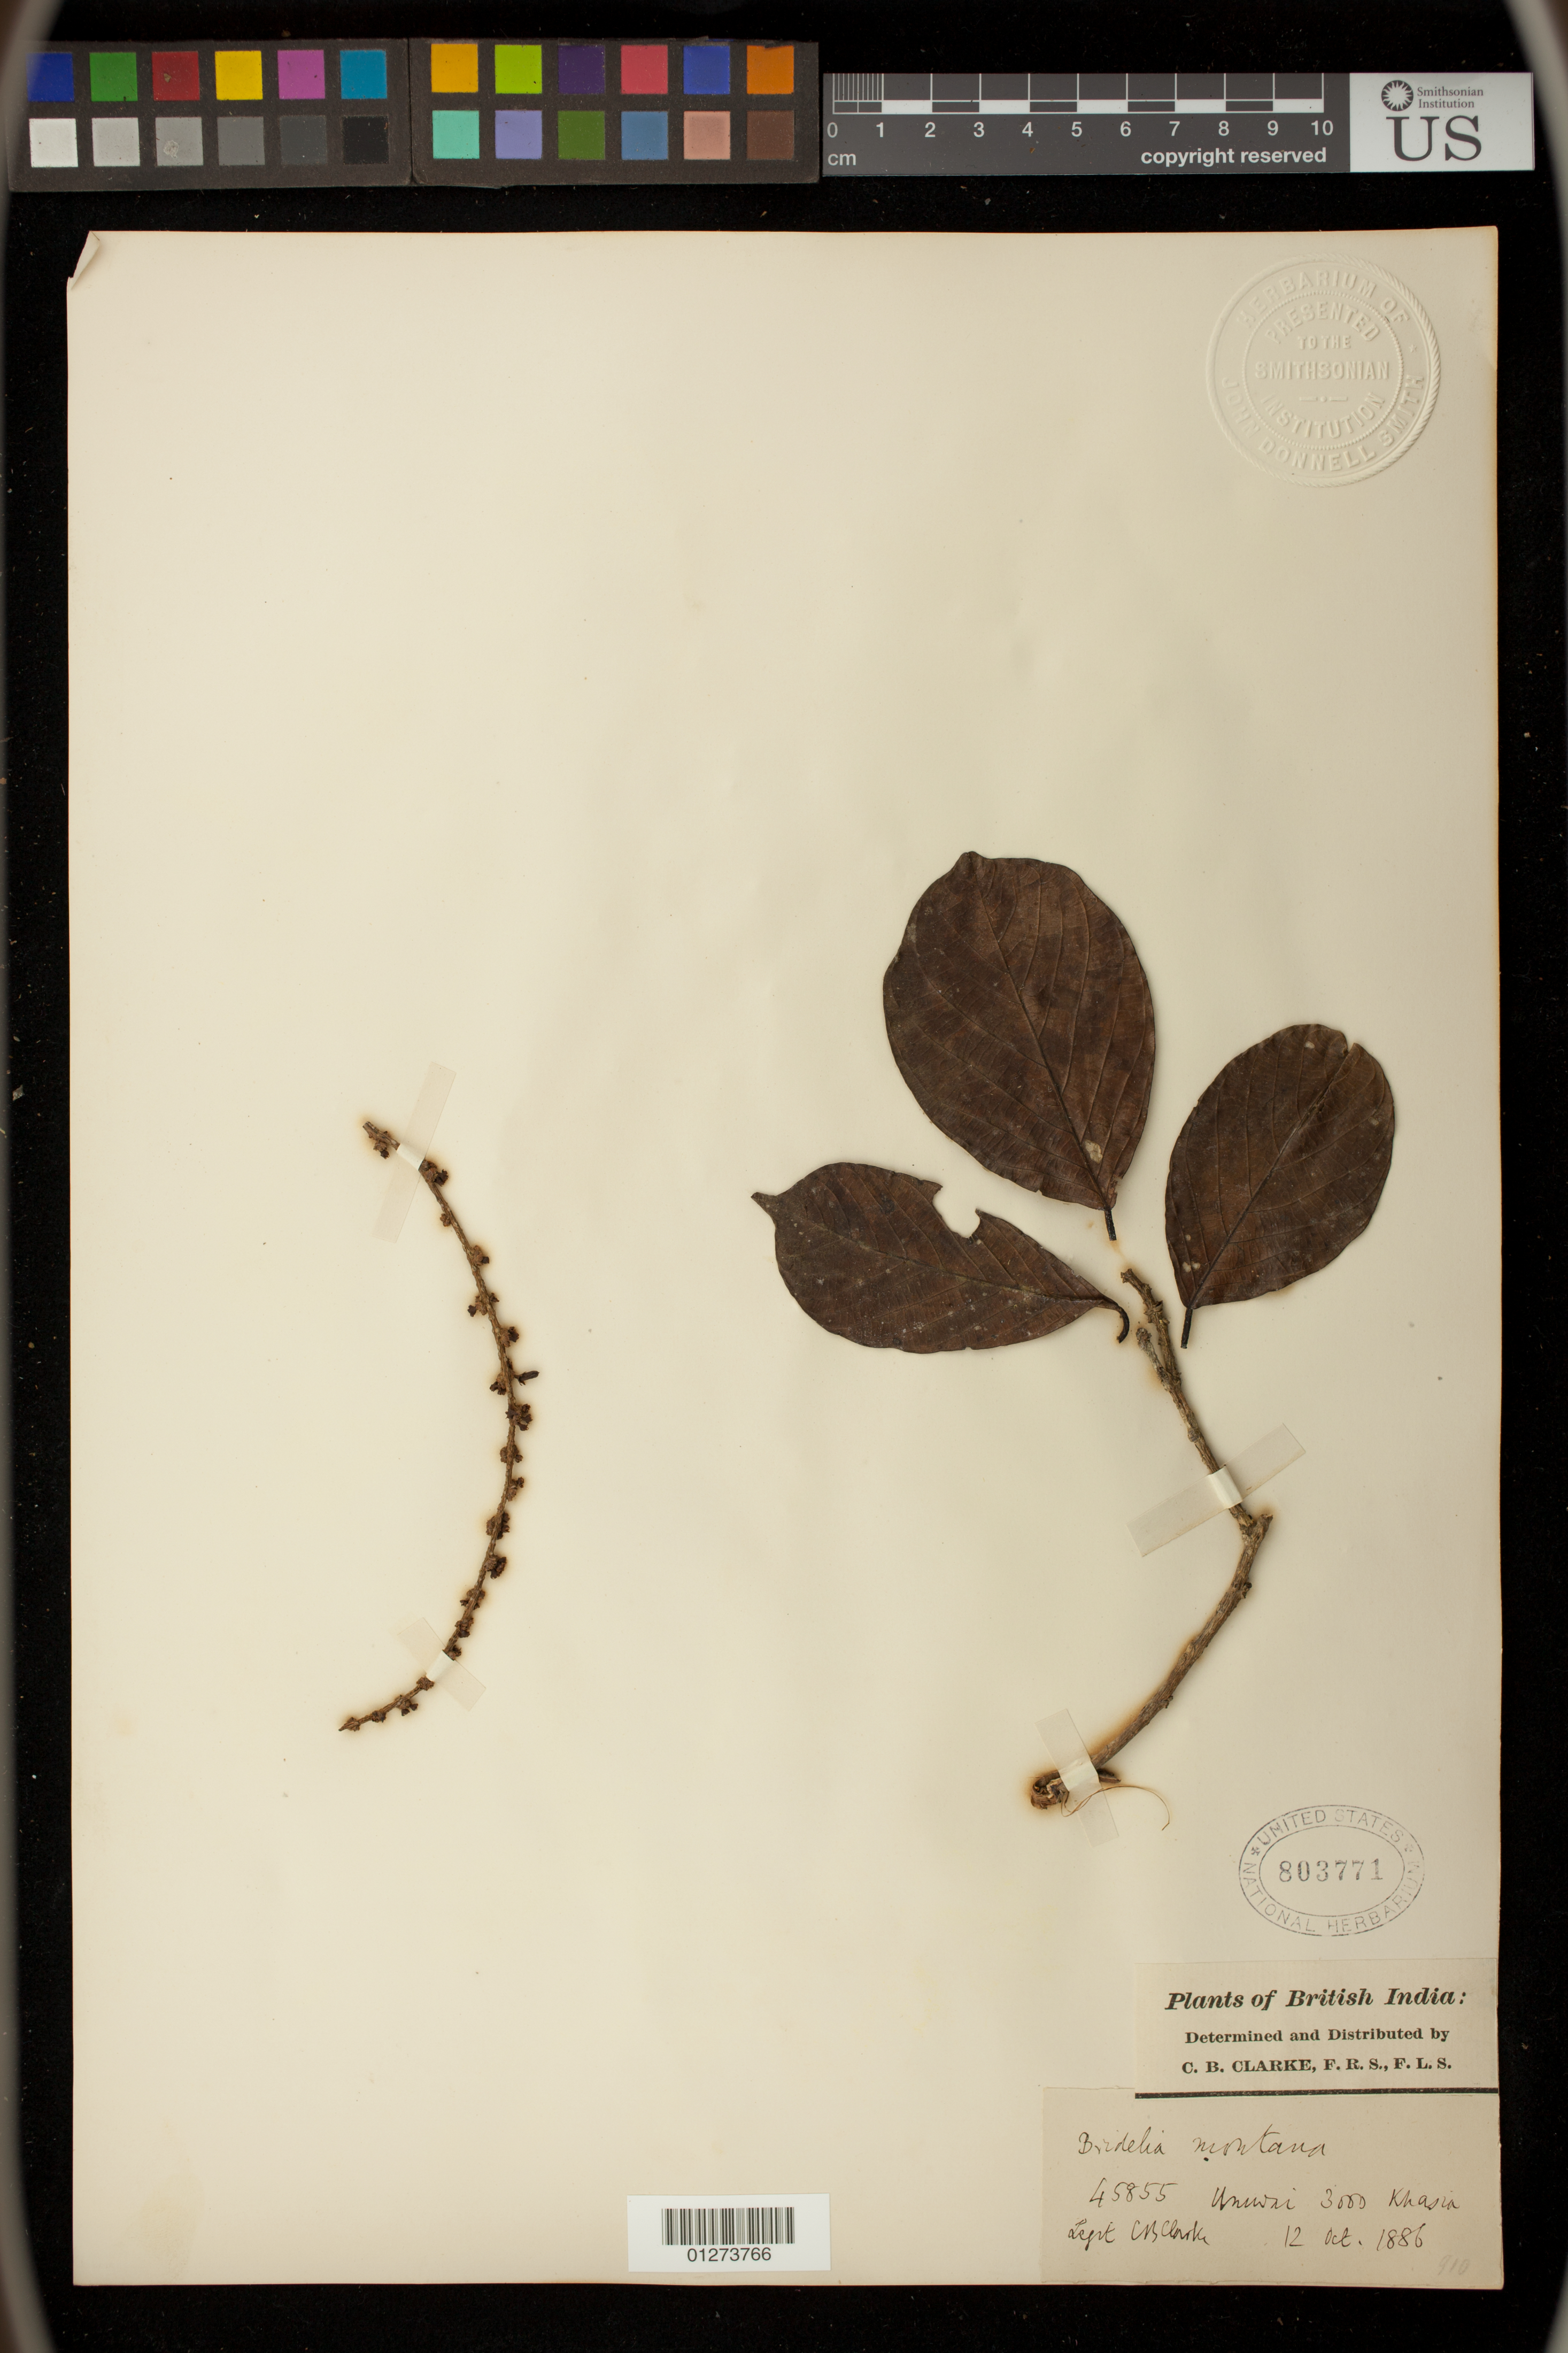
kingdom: Plantae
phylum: Tracheophyta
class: Magnoliopsida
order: Malpighiales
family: Phyllanthaceae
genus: Bridelia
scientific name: Bridelia retusa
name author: (L.) A. Juss.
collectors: C. B. Clarke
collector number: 45855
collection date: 1886-10-12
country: India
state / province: Meghalaya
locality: Uniwai, Khasia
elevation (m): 3000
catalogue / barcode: US 803771